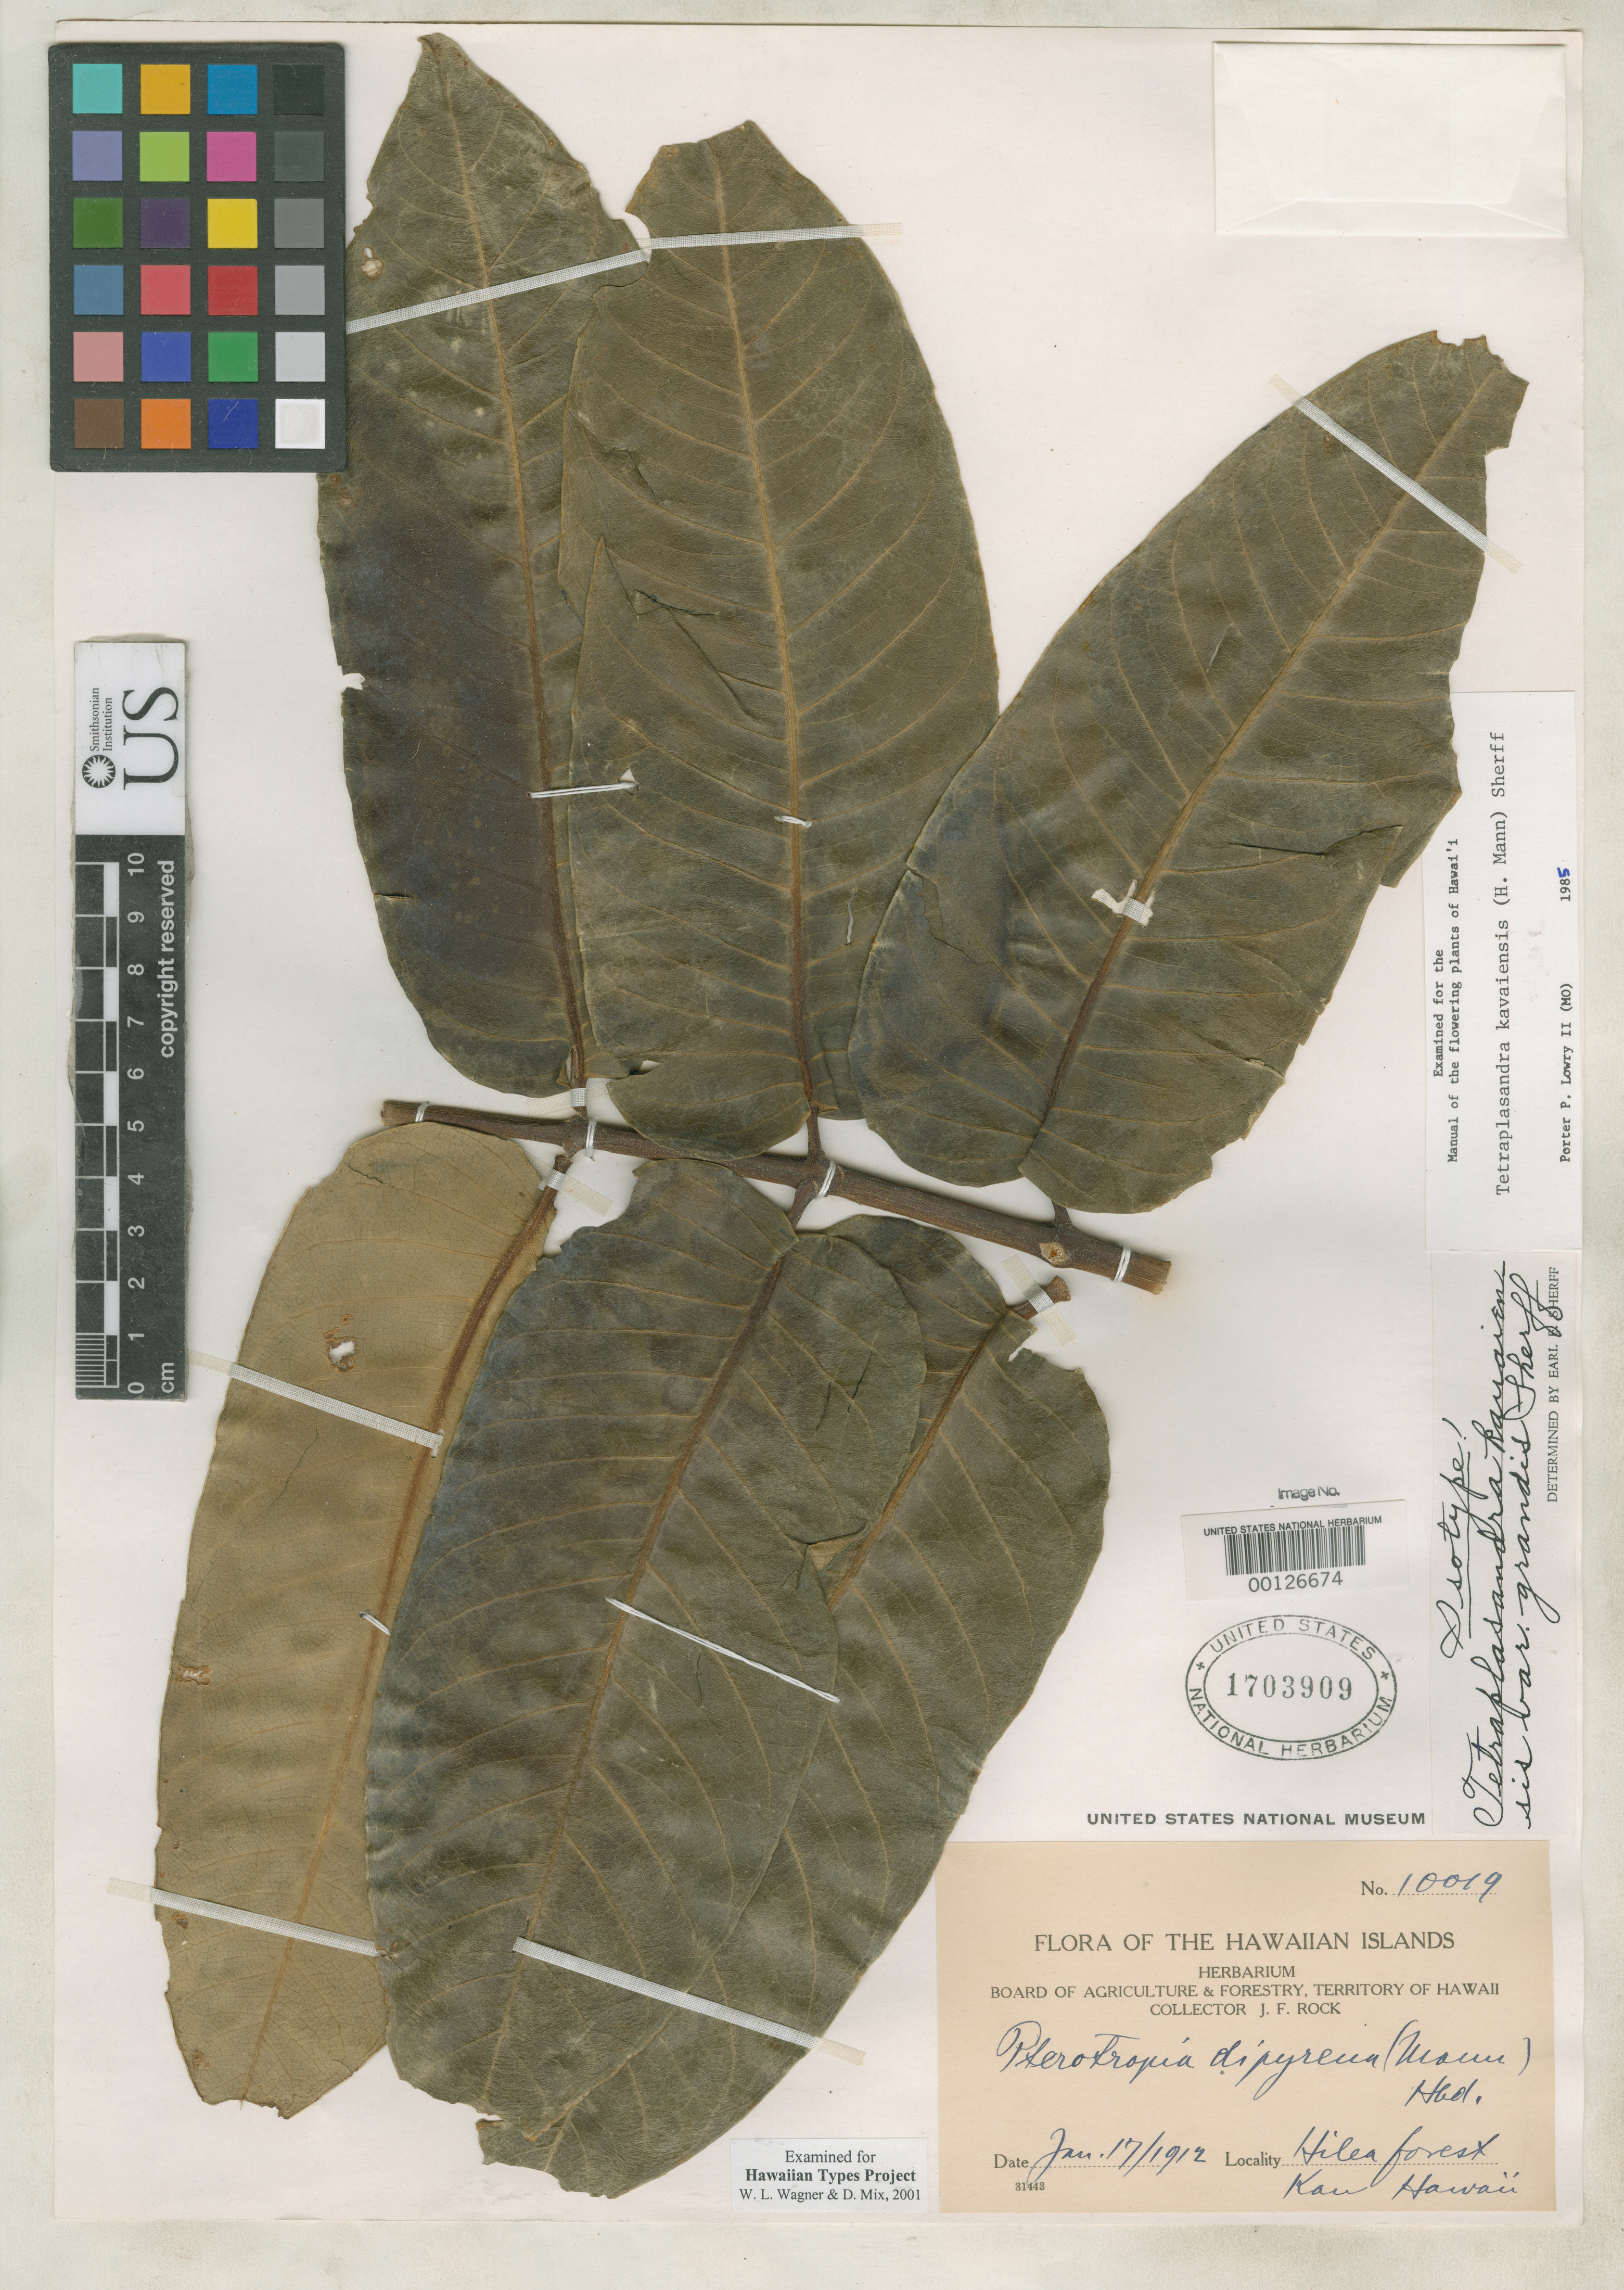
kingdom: Plantae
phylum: Tracheophyta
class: Magnoliopsida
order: Apiales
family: Araliaceae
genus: Tetraplasandra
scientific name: Tetraplasandra kauaiensis var. grandis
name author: Sherff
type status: Isotype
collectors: J. F. Rock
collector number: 10019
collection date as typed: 17 Jun 1912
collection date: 1912-06-17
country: United States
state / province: Hawaii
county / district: Hawaii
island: Hawaii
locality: Hilea forest, Kau.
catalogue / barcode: US 1703909